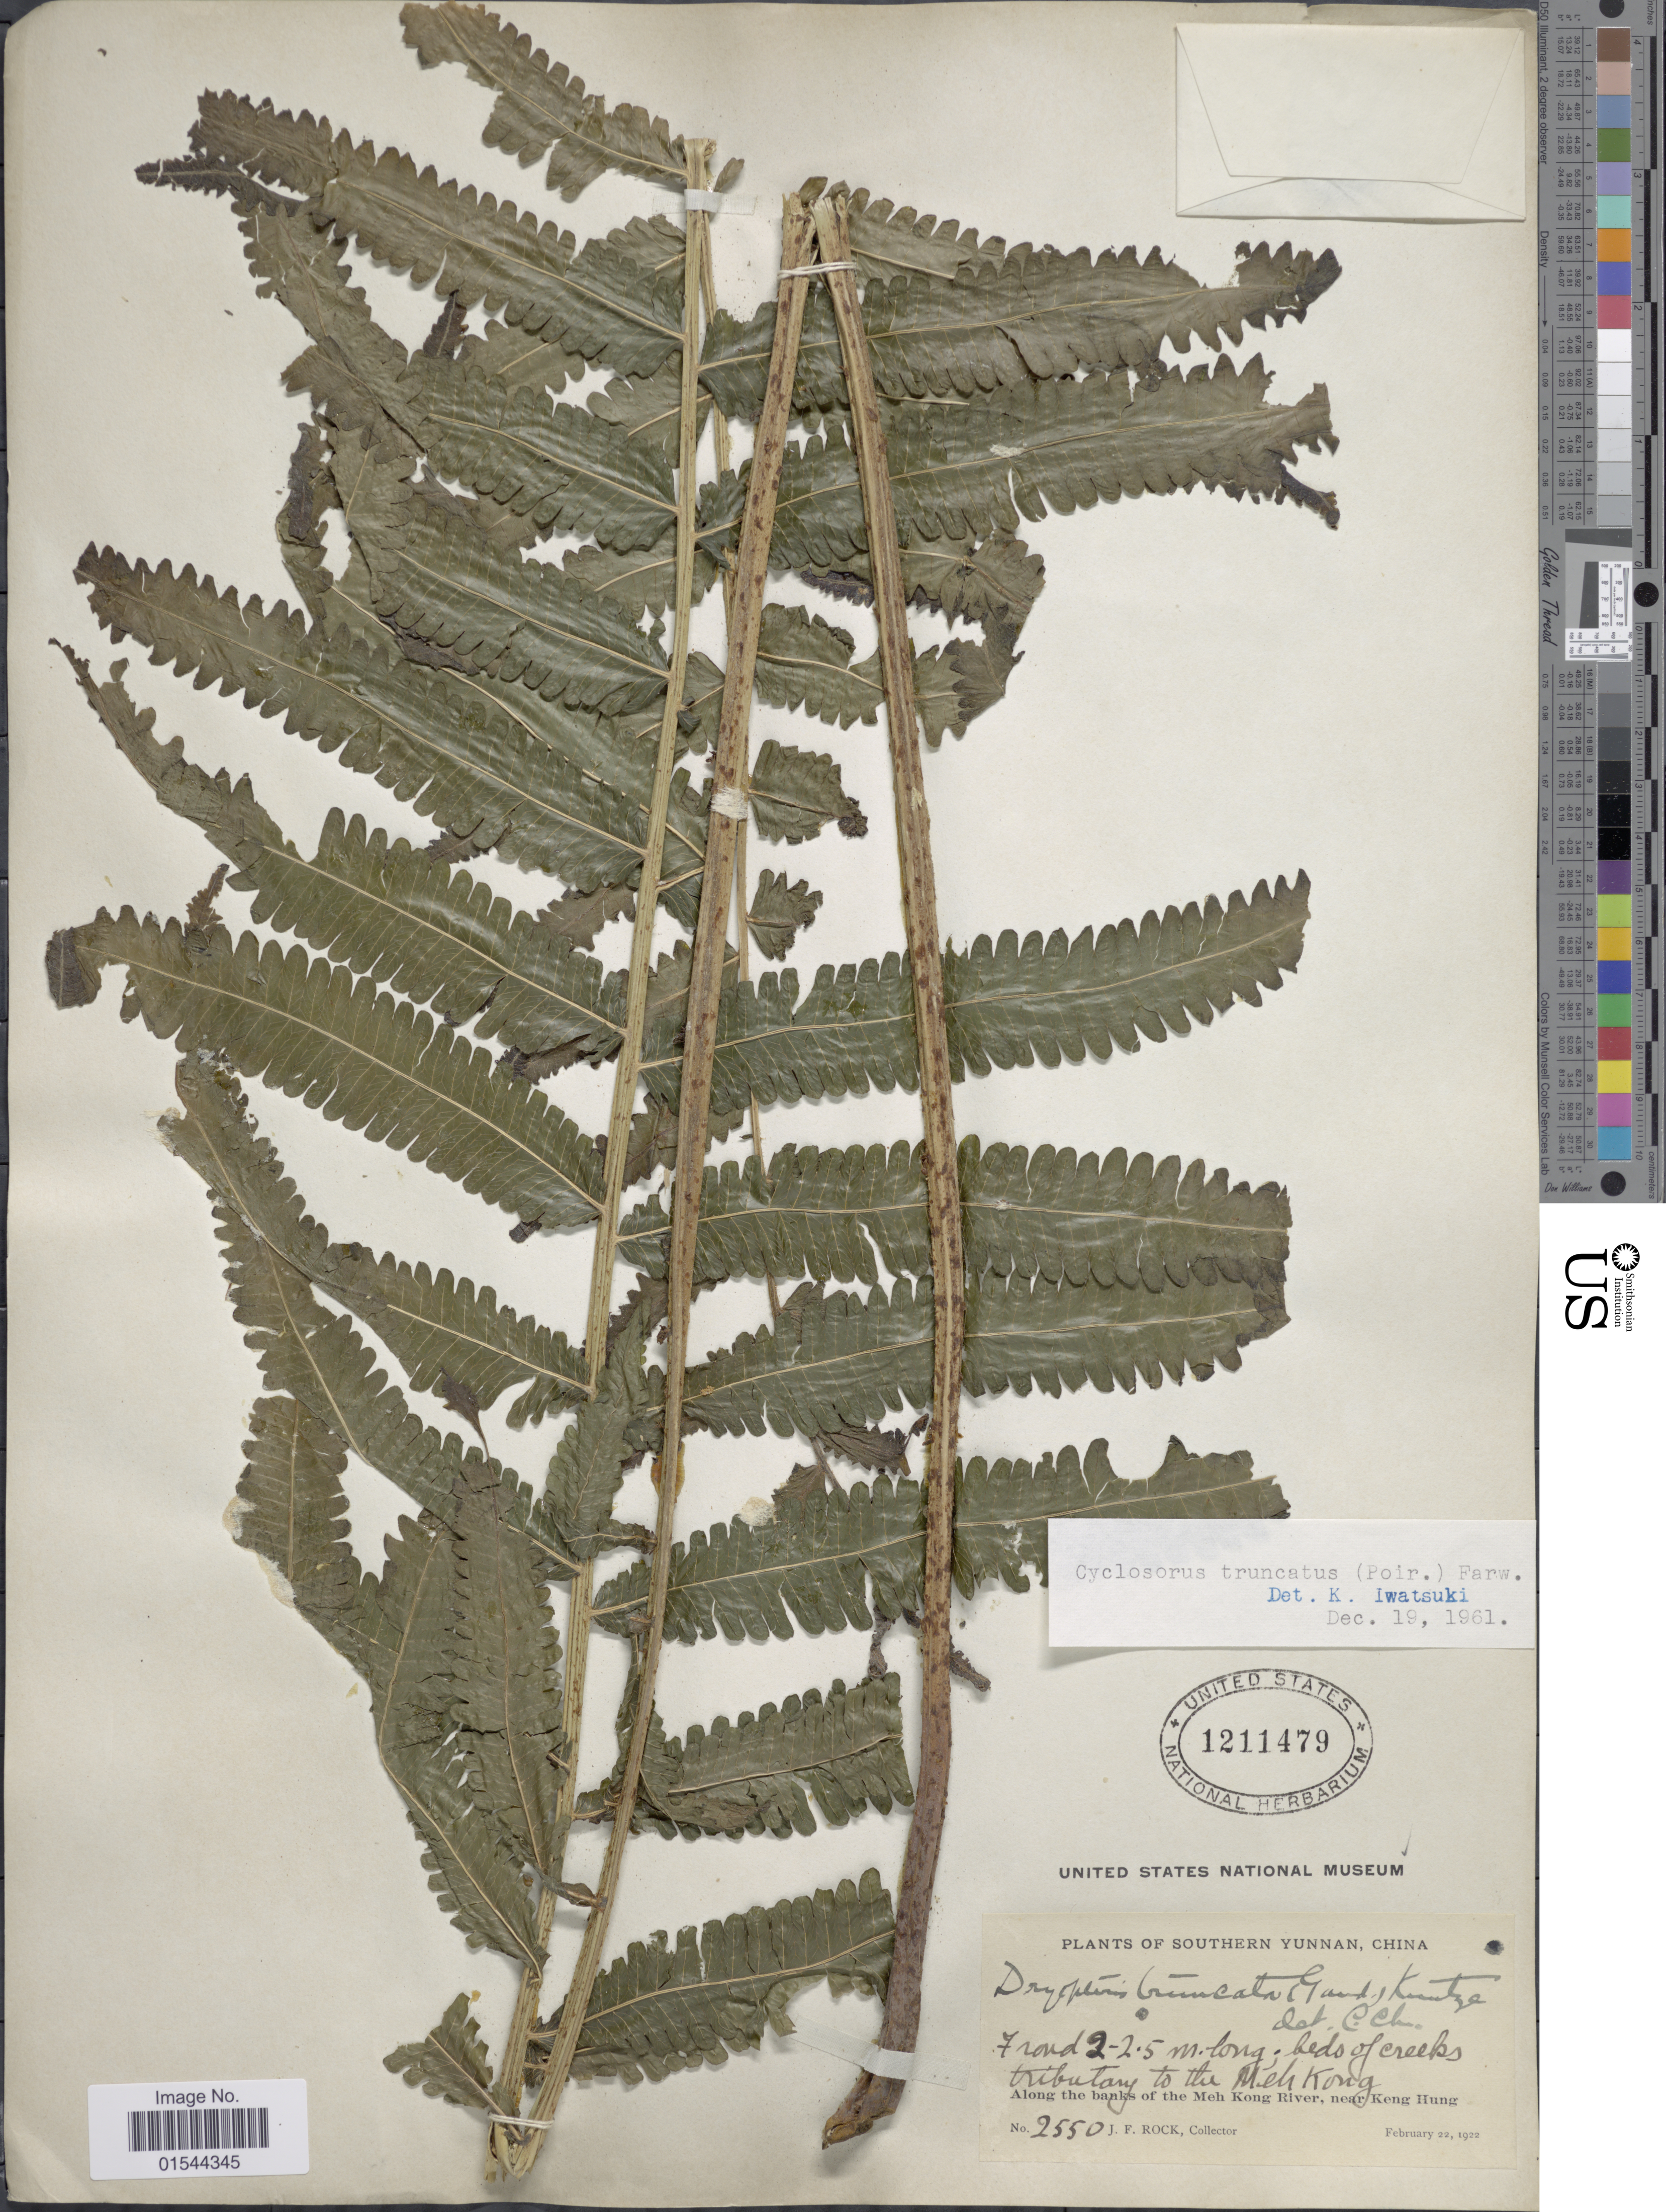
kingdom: Plantae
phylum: Tracheophyta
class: Polypodiopsida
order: Polypodiales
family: Thelypteridaceae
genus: Pneumatopteris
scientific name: Pneumatopteris truncata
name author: (Poir.) Holttum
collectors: J. Rock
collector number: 2550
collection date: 1922-02-22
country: China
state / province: Yunnan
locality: Southern Yunnan, beds of creeks tributary to the Meh Kong, Along the banks of the Meh Kong, near Keng Hung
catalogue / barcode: US 1211479